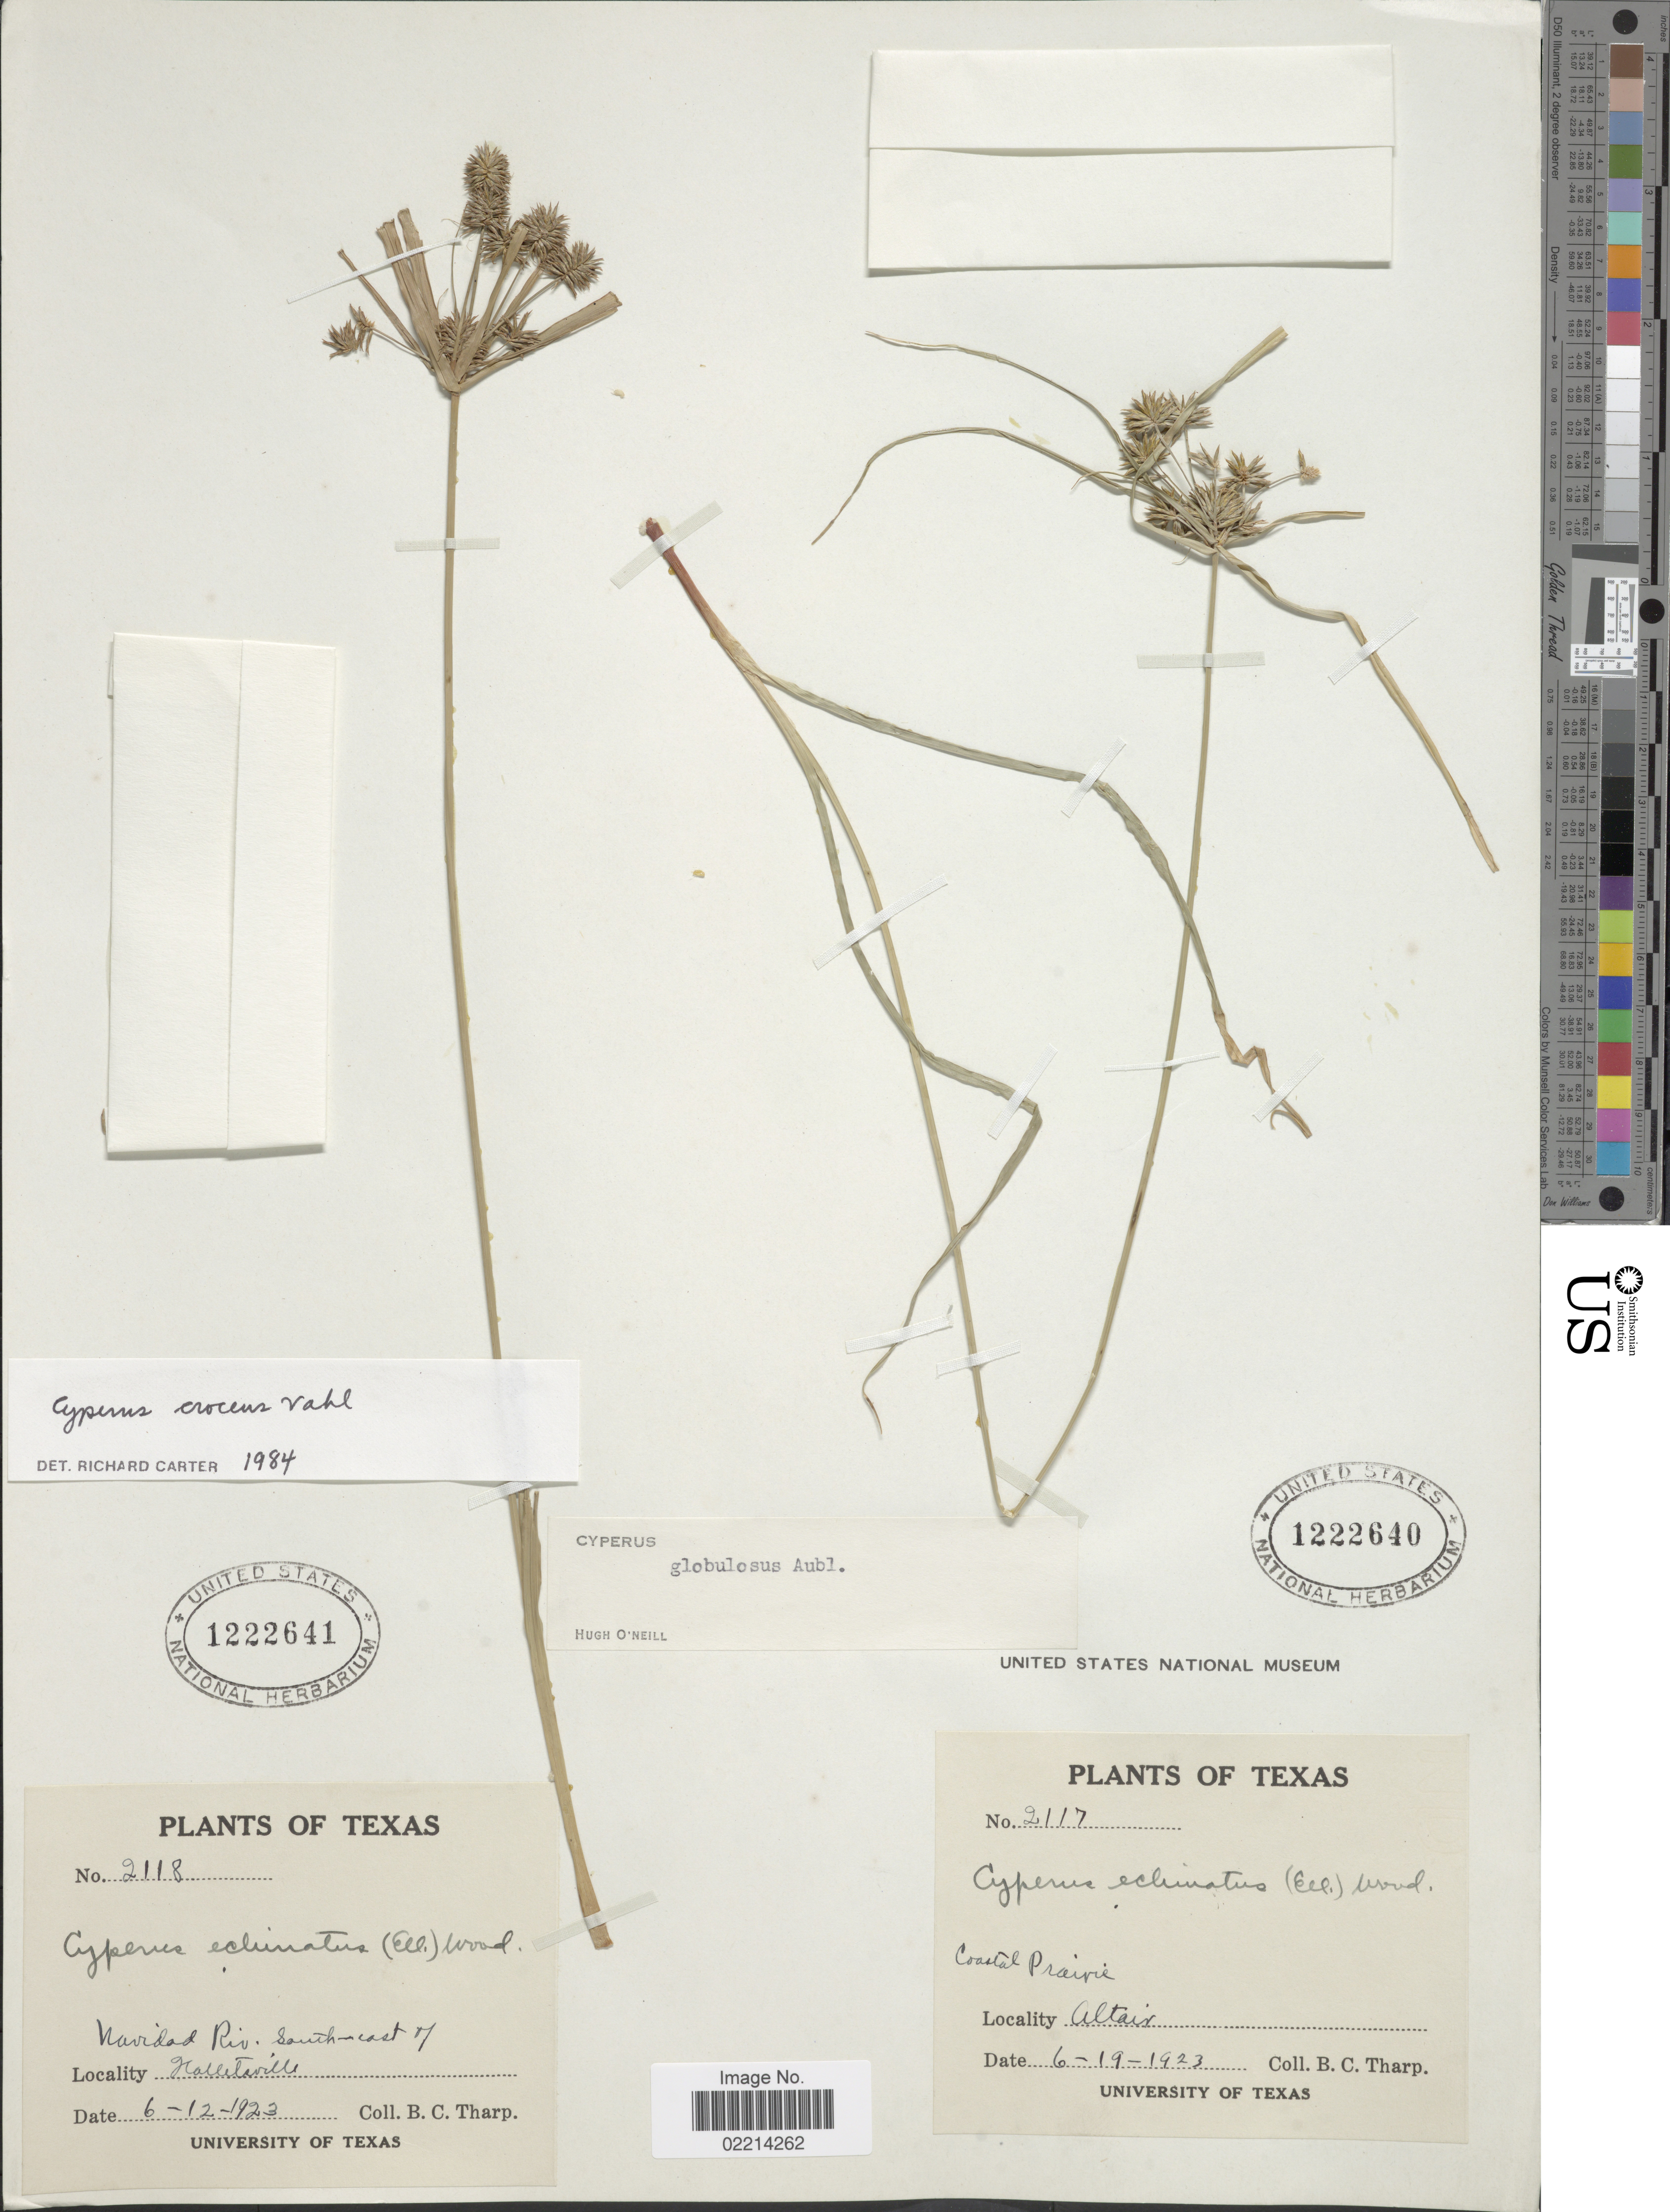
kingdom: Plantae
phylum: Tracheophyta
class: Liliopsida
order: Poales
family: Cyperaceae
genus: Cyperus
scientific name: Cyperus croceus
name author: Vahl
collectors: B. C. Tharp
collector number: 2117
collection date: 1923-06-19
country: United States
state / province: Texas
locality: Coastal Prairie, Altair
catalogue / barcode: US 1222640